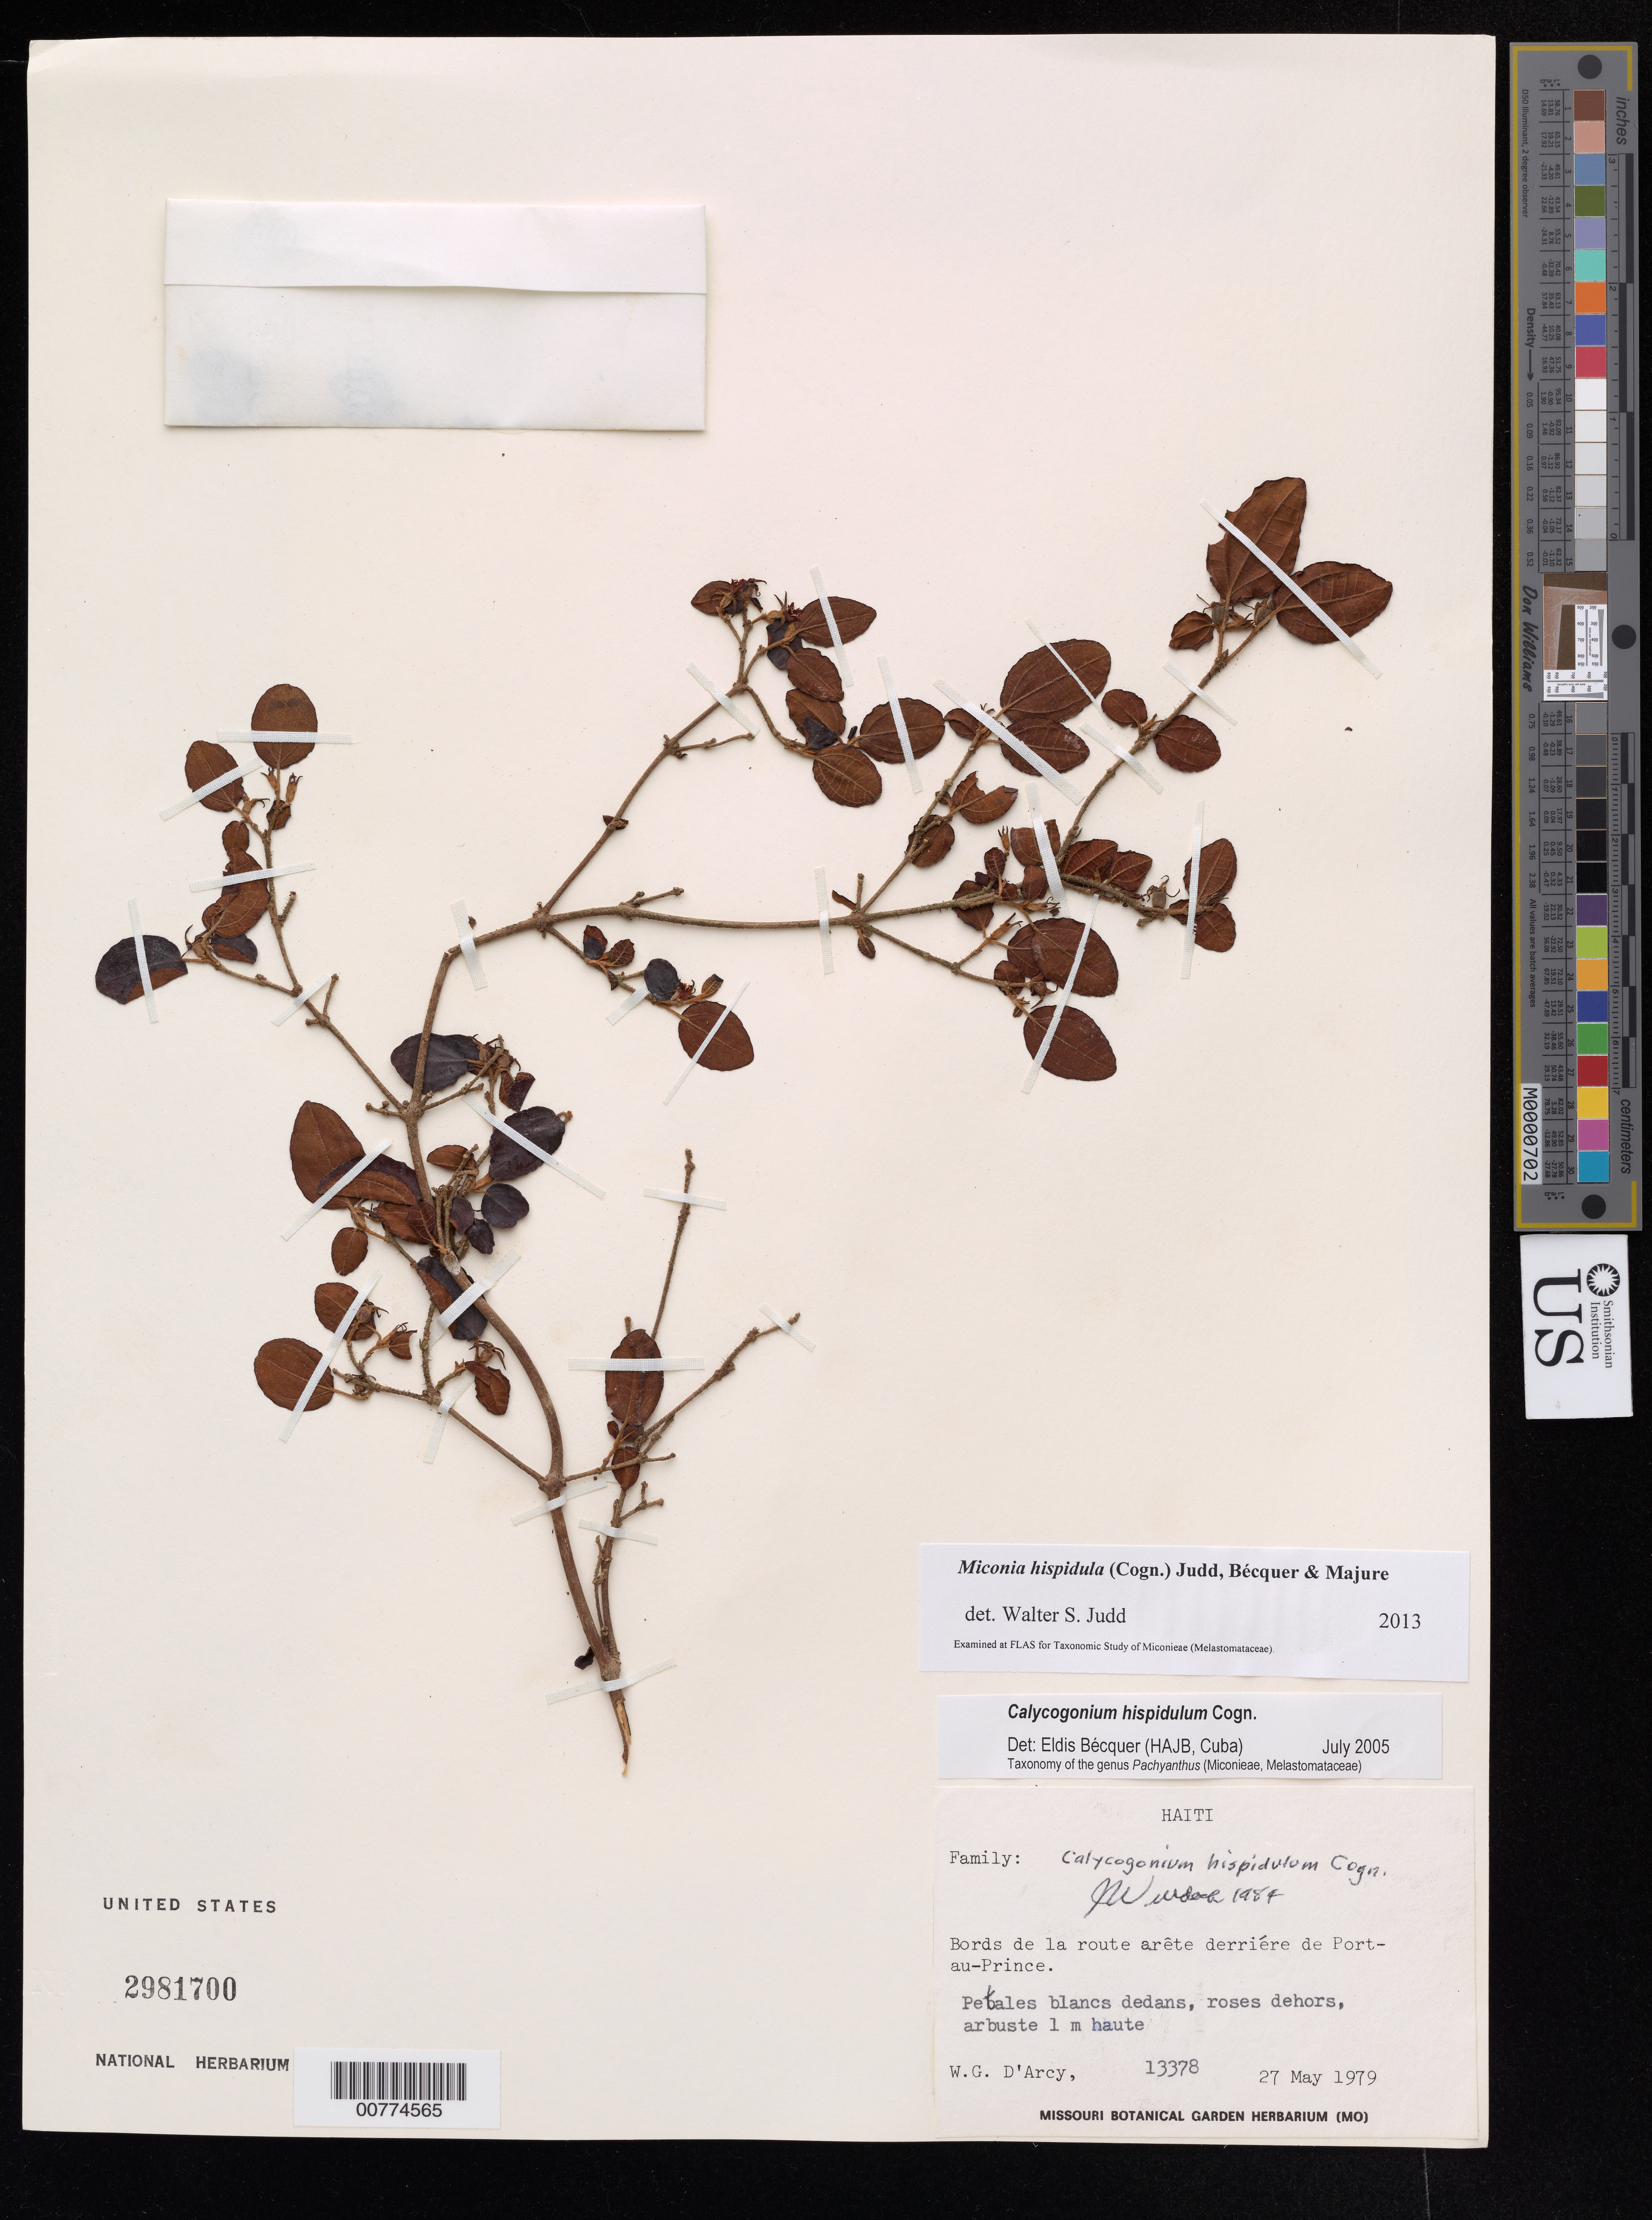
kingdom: Plantae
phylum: Tracheophyta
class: Magnoliopsida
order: Myrtales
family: Melastomataceae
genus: Miconia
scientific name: Miconia hispidula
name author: (Cogn.) Judd et al.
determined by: Judd, Walter S.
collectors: W. G. D'Arcy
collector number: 13378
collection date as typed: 27 May 1979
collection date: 1979-05-27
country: Haiti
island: Hispaniola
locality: Bords de la route arête derriére de Port-au-Prince.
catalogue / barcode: US 2981700